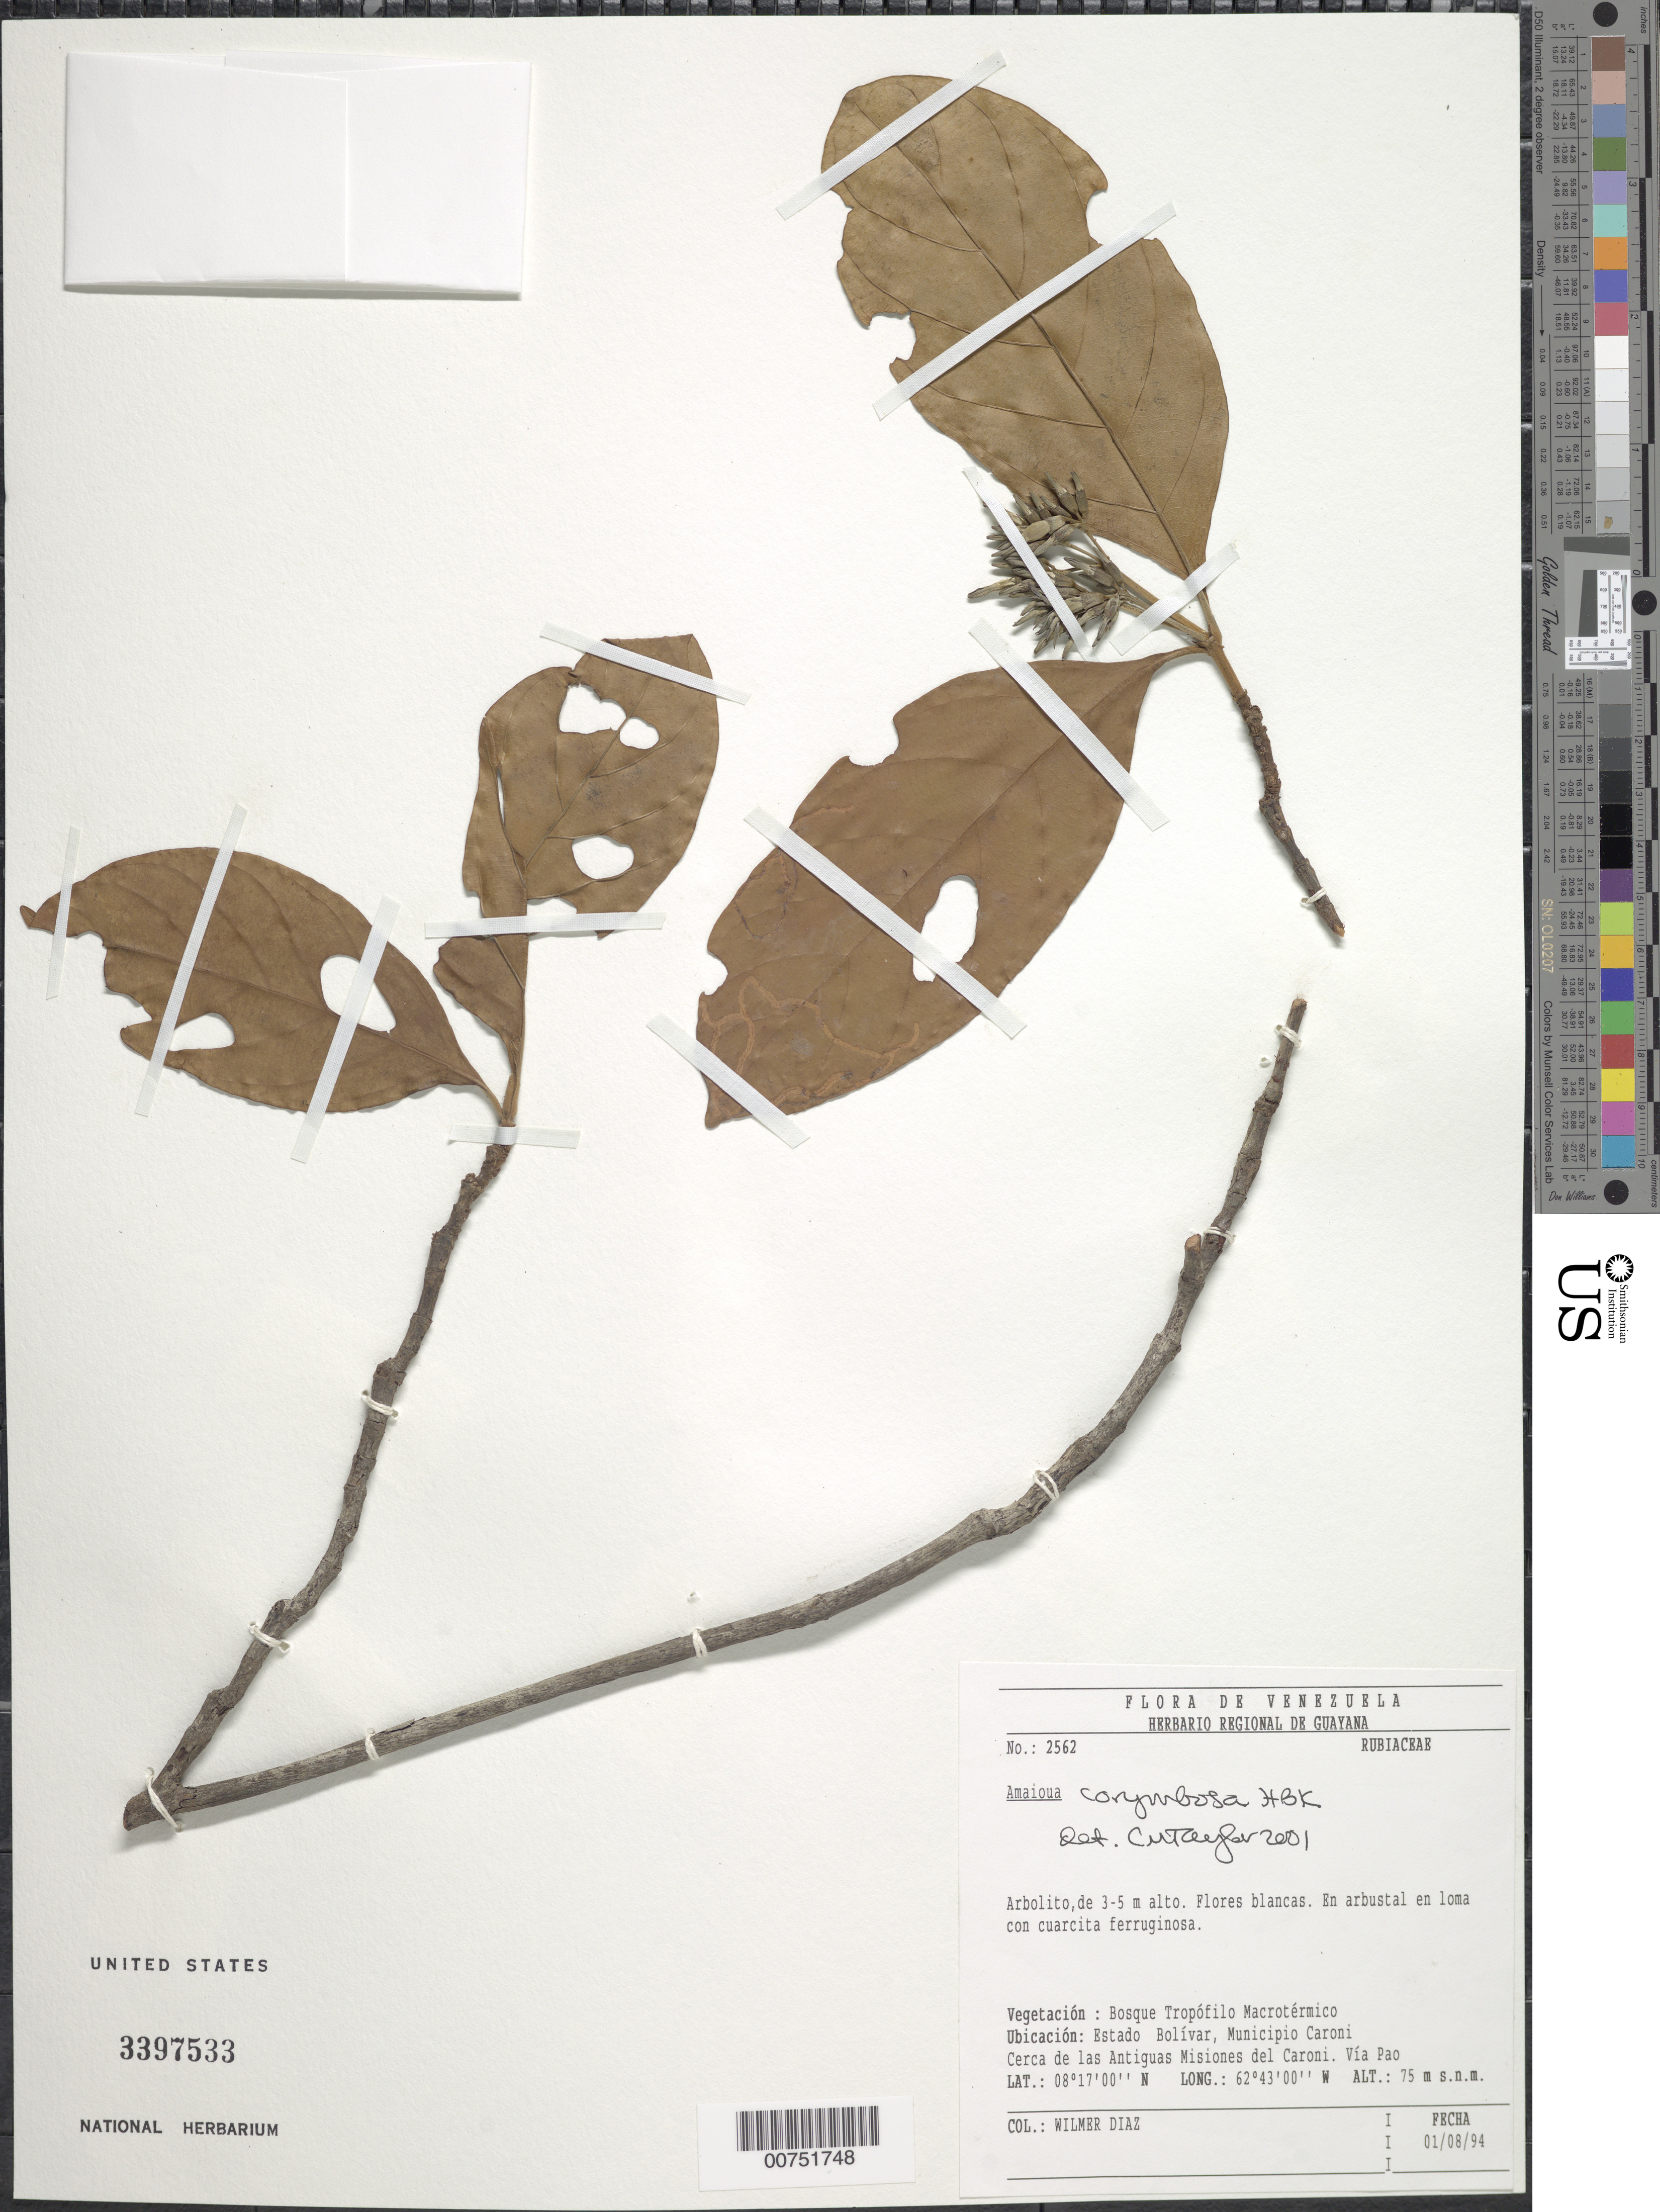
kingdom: Plantae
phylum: Tracheophyta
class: Magnoliopsida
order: Gentianales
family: Rubiaceae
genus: Amaioua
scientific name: Amaioua corymbosa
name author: Kunth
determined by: Taylor, Charlotte M.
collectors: W. Díaz P.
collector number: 2562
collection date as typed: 1-Aug-94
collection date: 1994-08-01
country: Venezuela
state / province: Bolívar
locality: Mun. Caroní, Lechozal, entre Cd. Guayana y El Pao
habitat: Arbustal en tope de loma con cuarcita ferruginosa; bosque tropofilo macrotermico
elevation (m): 75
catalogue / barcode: US 3397533